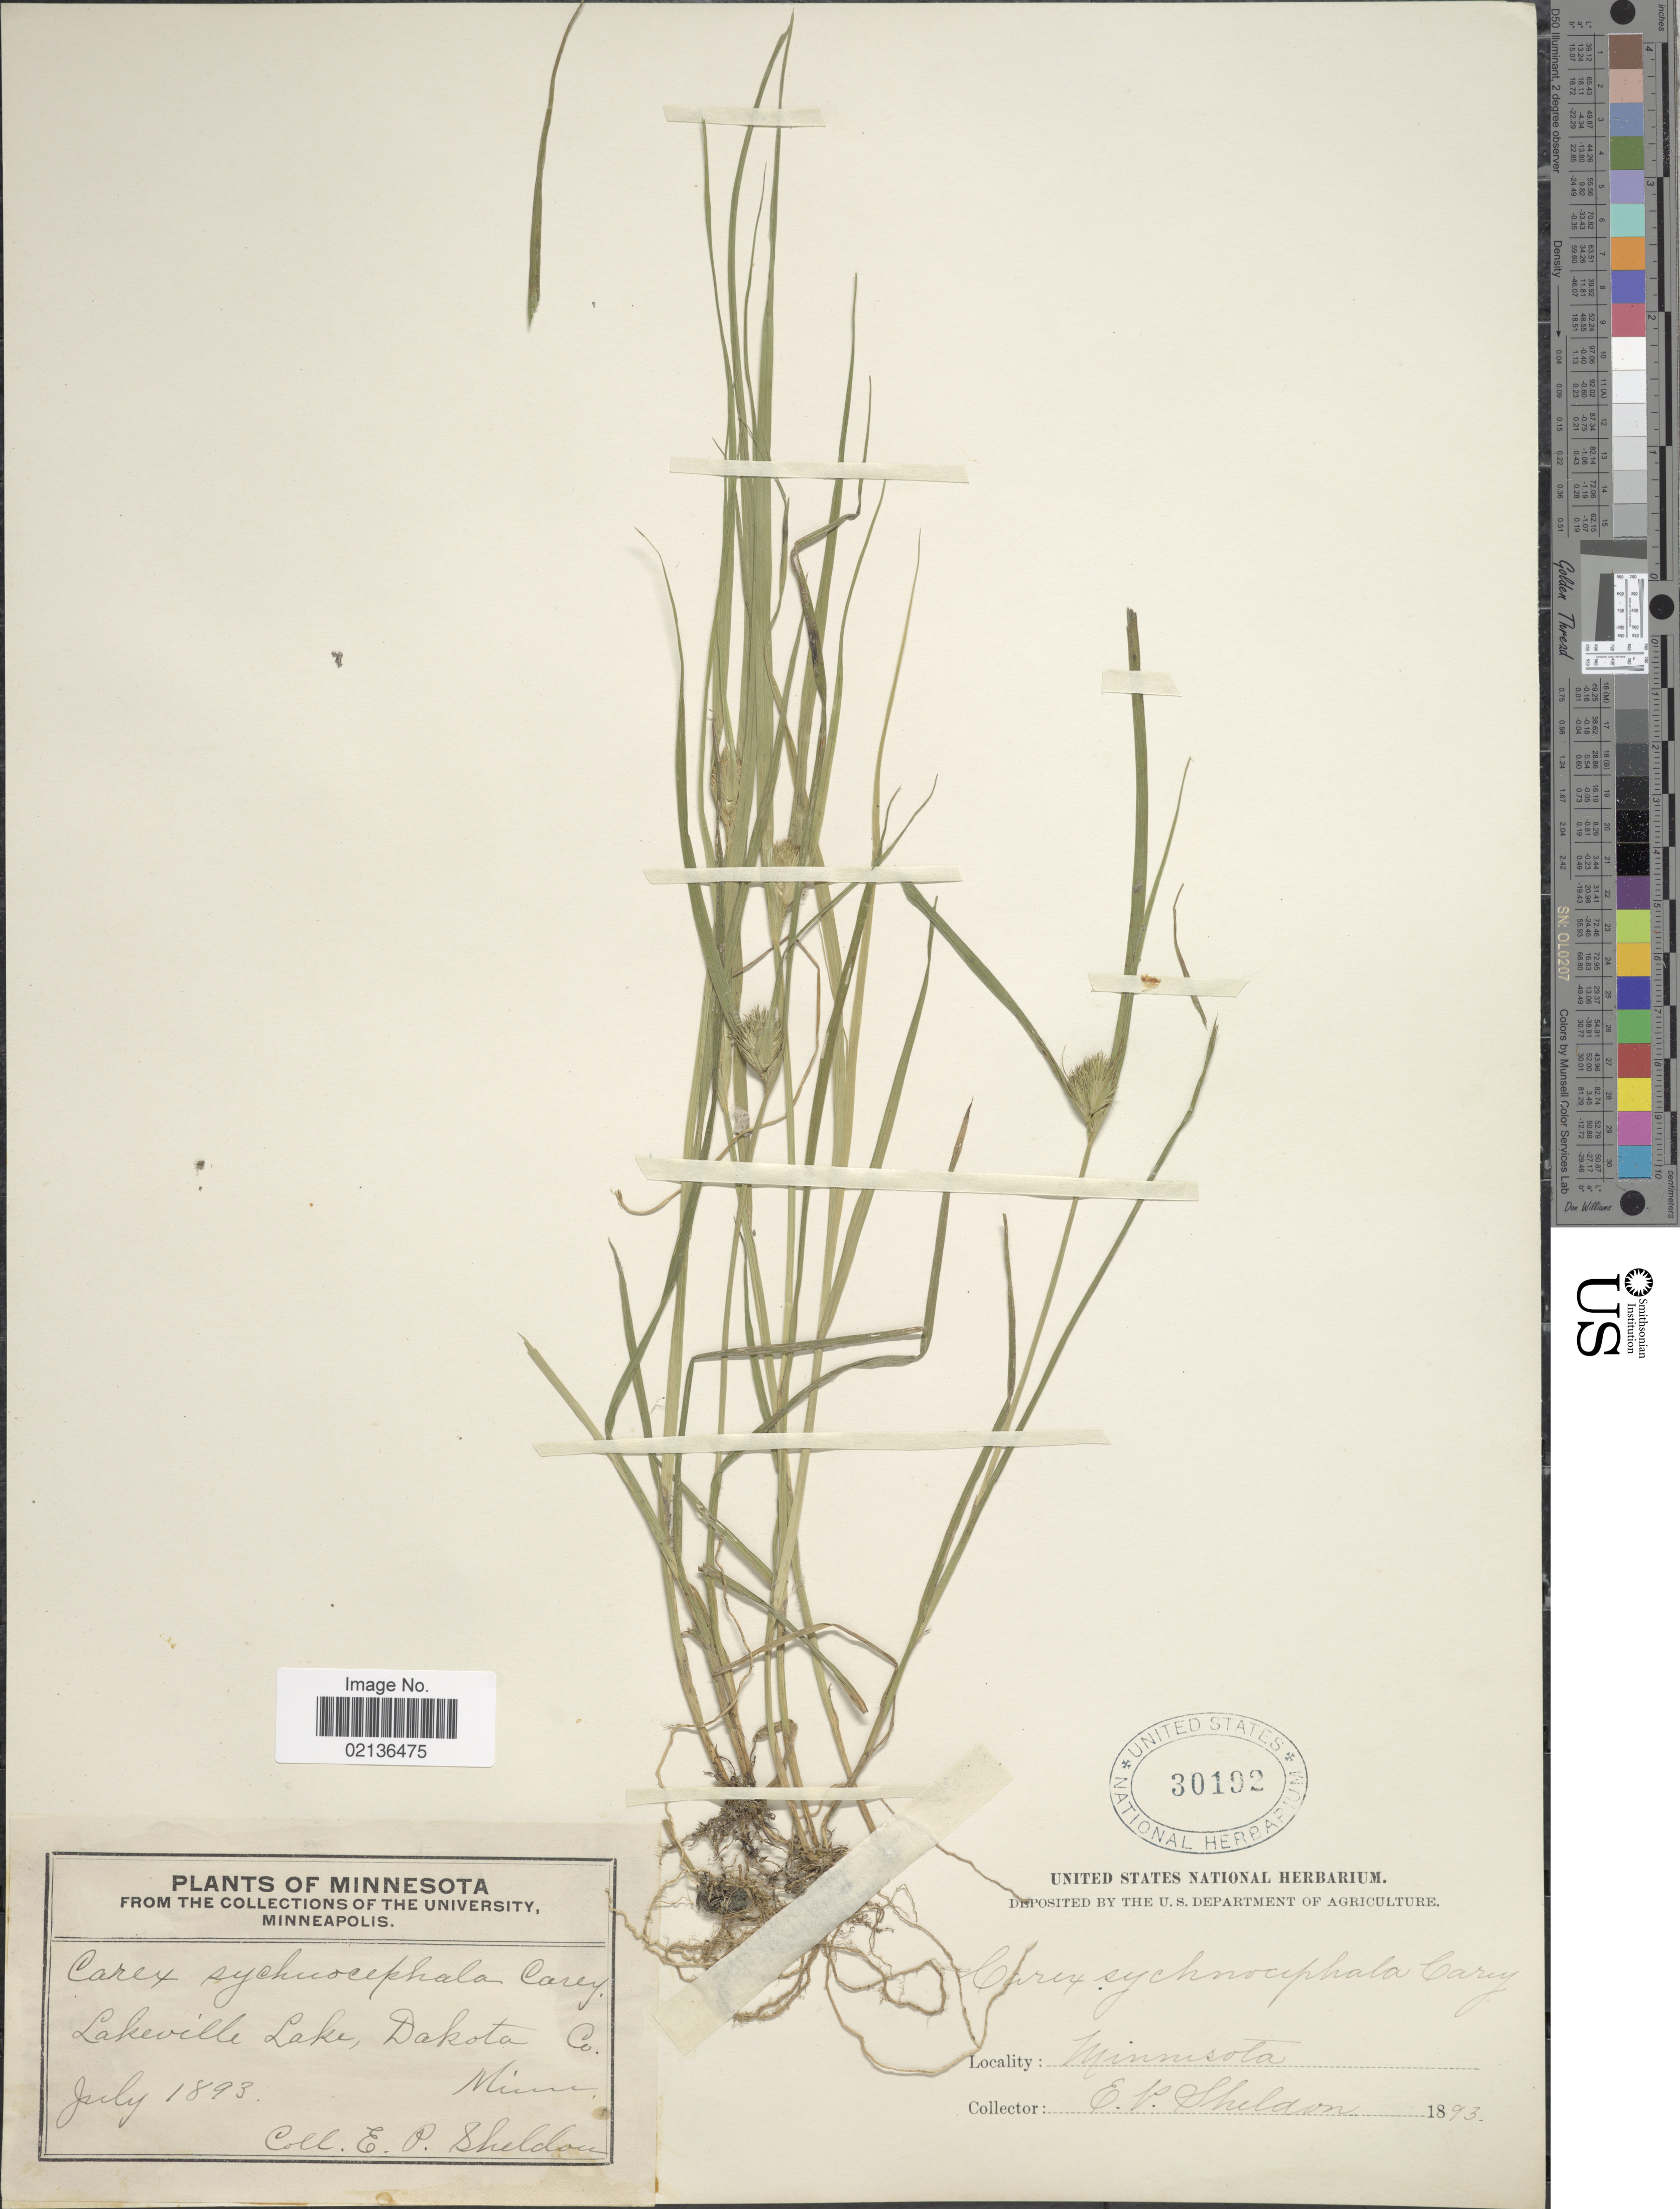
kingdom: Plantae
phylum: Tracheophyta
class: Liliopsida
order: Poales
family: Cyperaceae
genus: Carex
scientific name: Carex sychnocephala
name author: J. Carey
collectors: E. P. Sheldon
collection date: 1893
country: United States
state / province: Minnesota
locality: Lakeville Lake, Dakota Co., Minn.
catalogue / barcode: US 30192